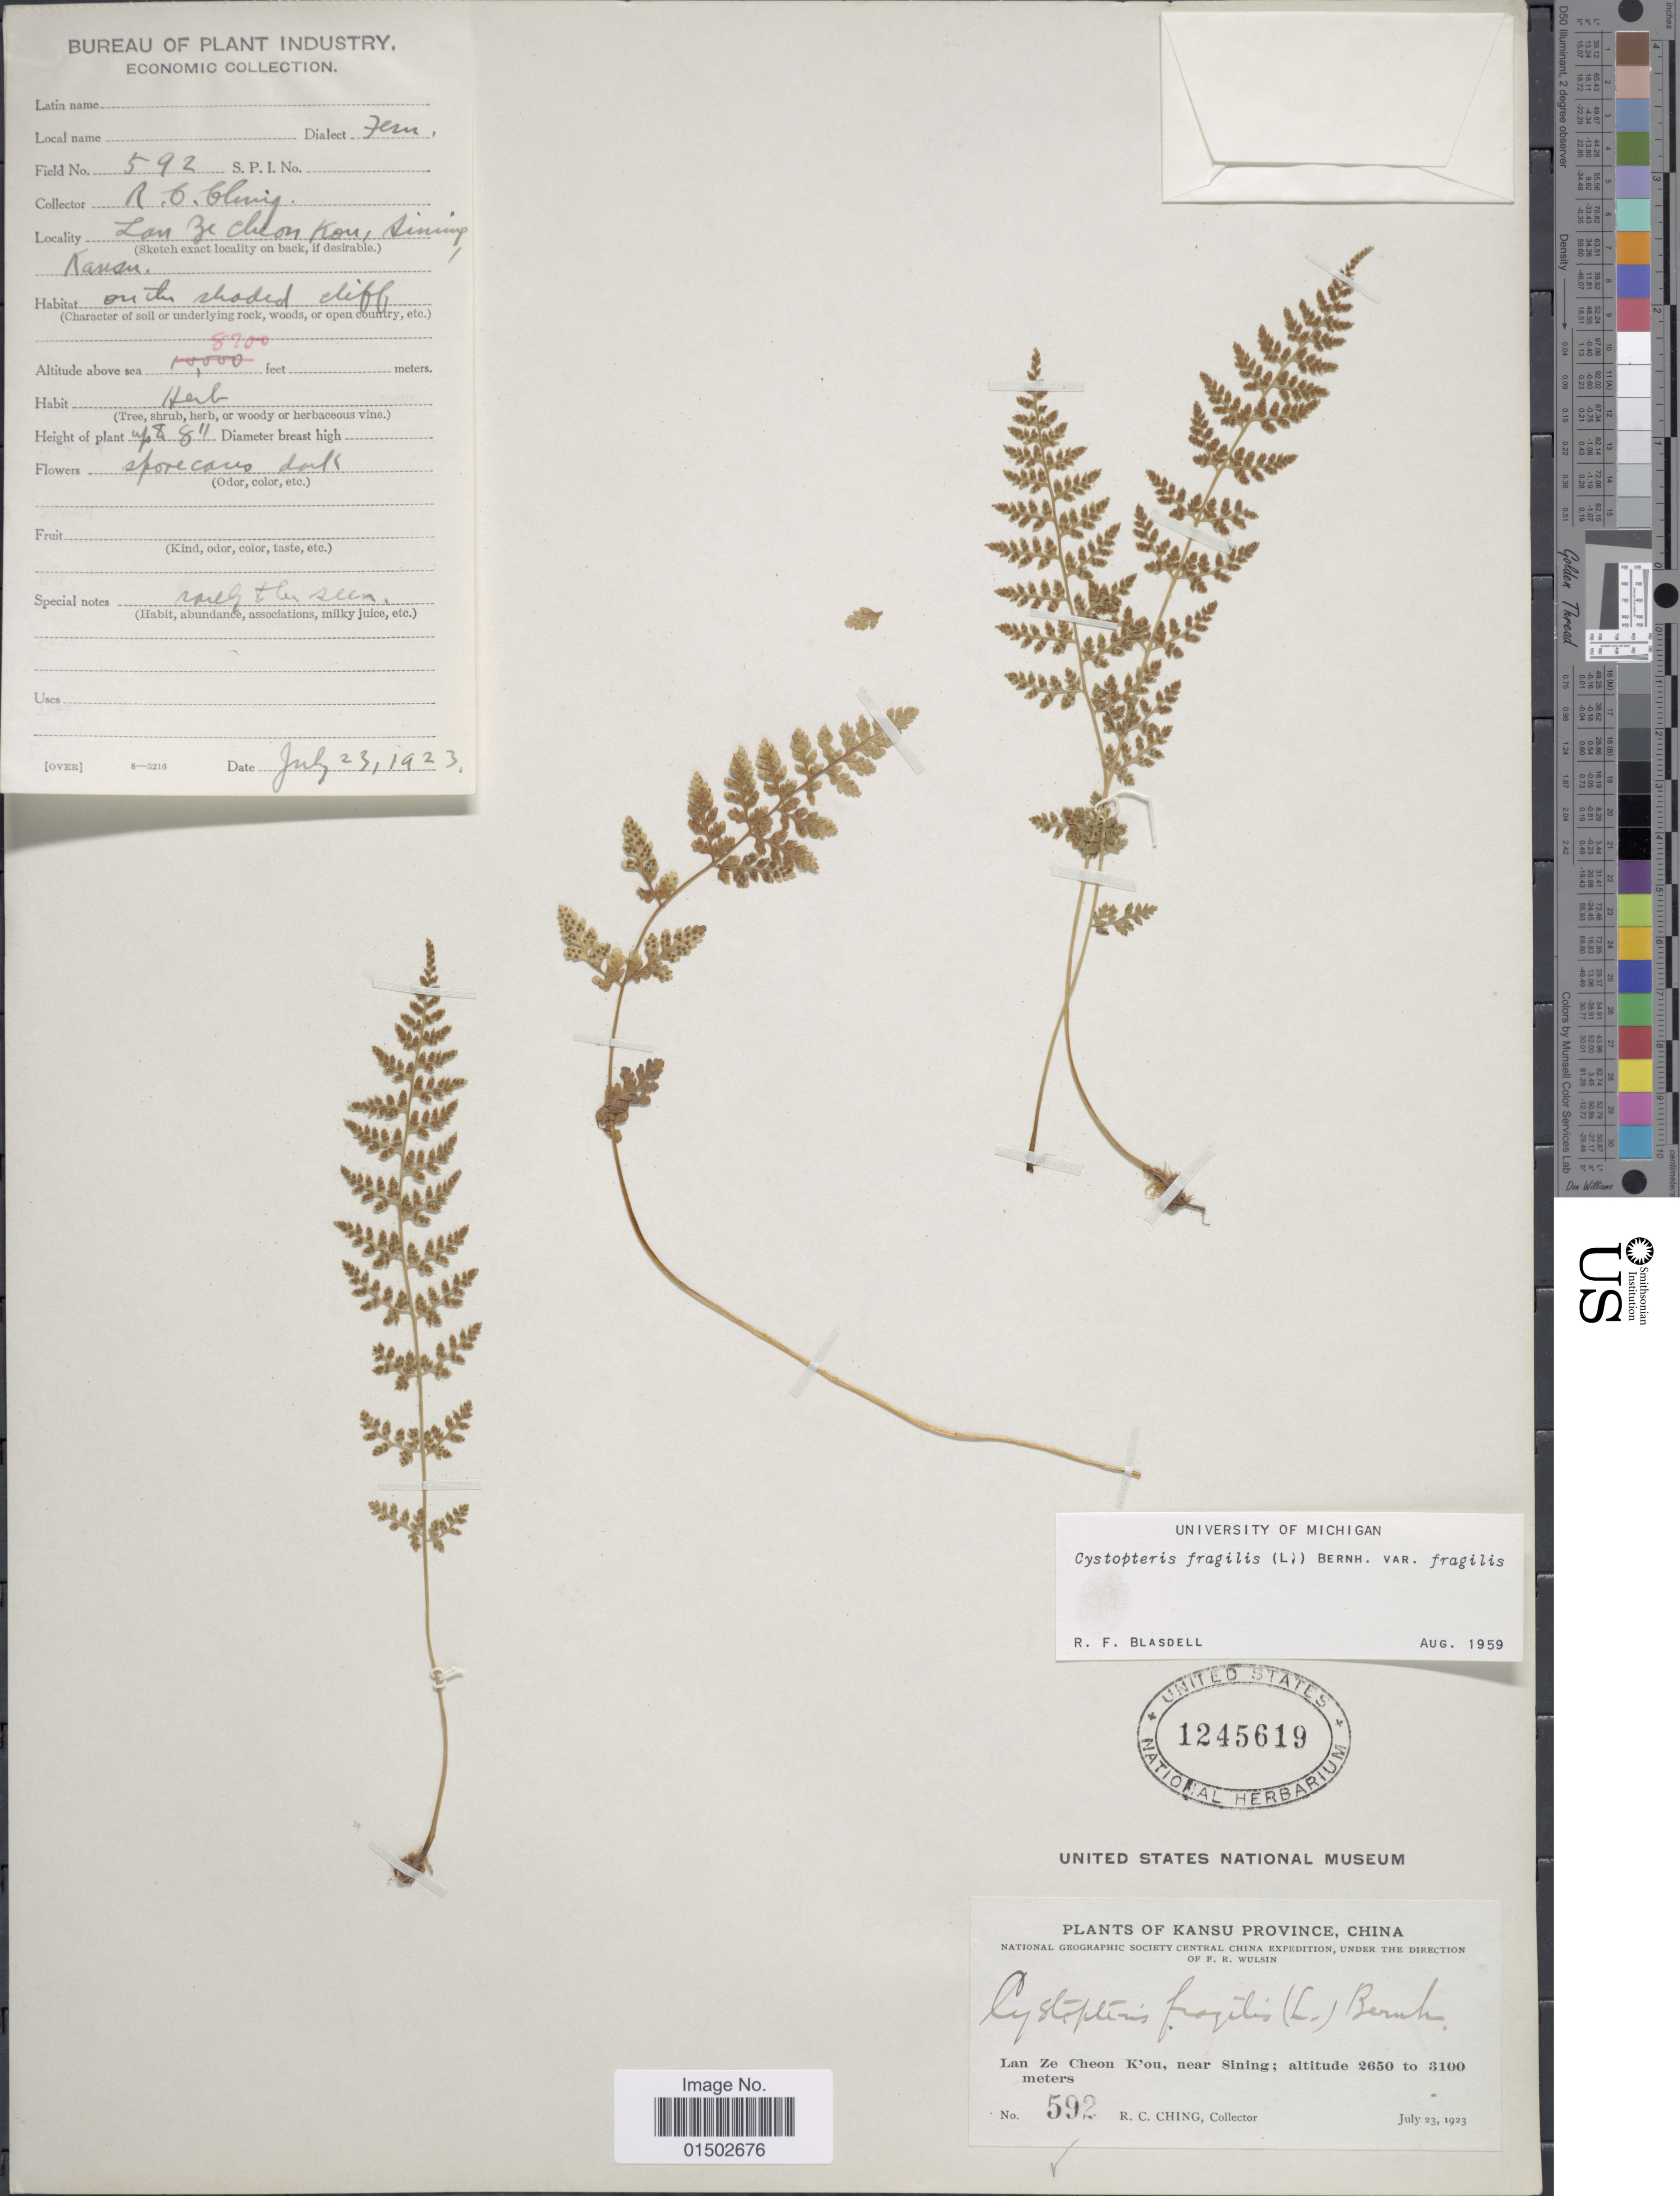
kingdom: Plantae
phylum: Tracheophyta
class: Polypodiopsida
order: Polypodiales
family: Cystopteridaceae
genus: Cystopteris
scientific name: Cystopteris fragilis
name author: (L.) Bernh.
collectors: R. C. Ching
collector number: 592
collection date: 1923-07-23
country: China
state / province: Qinghai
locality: Lan Ze Cheon Kóu, near Sining, Kansu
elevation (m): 2499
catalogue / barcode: US 1245619